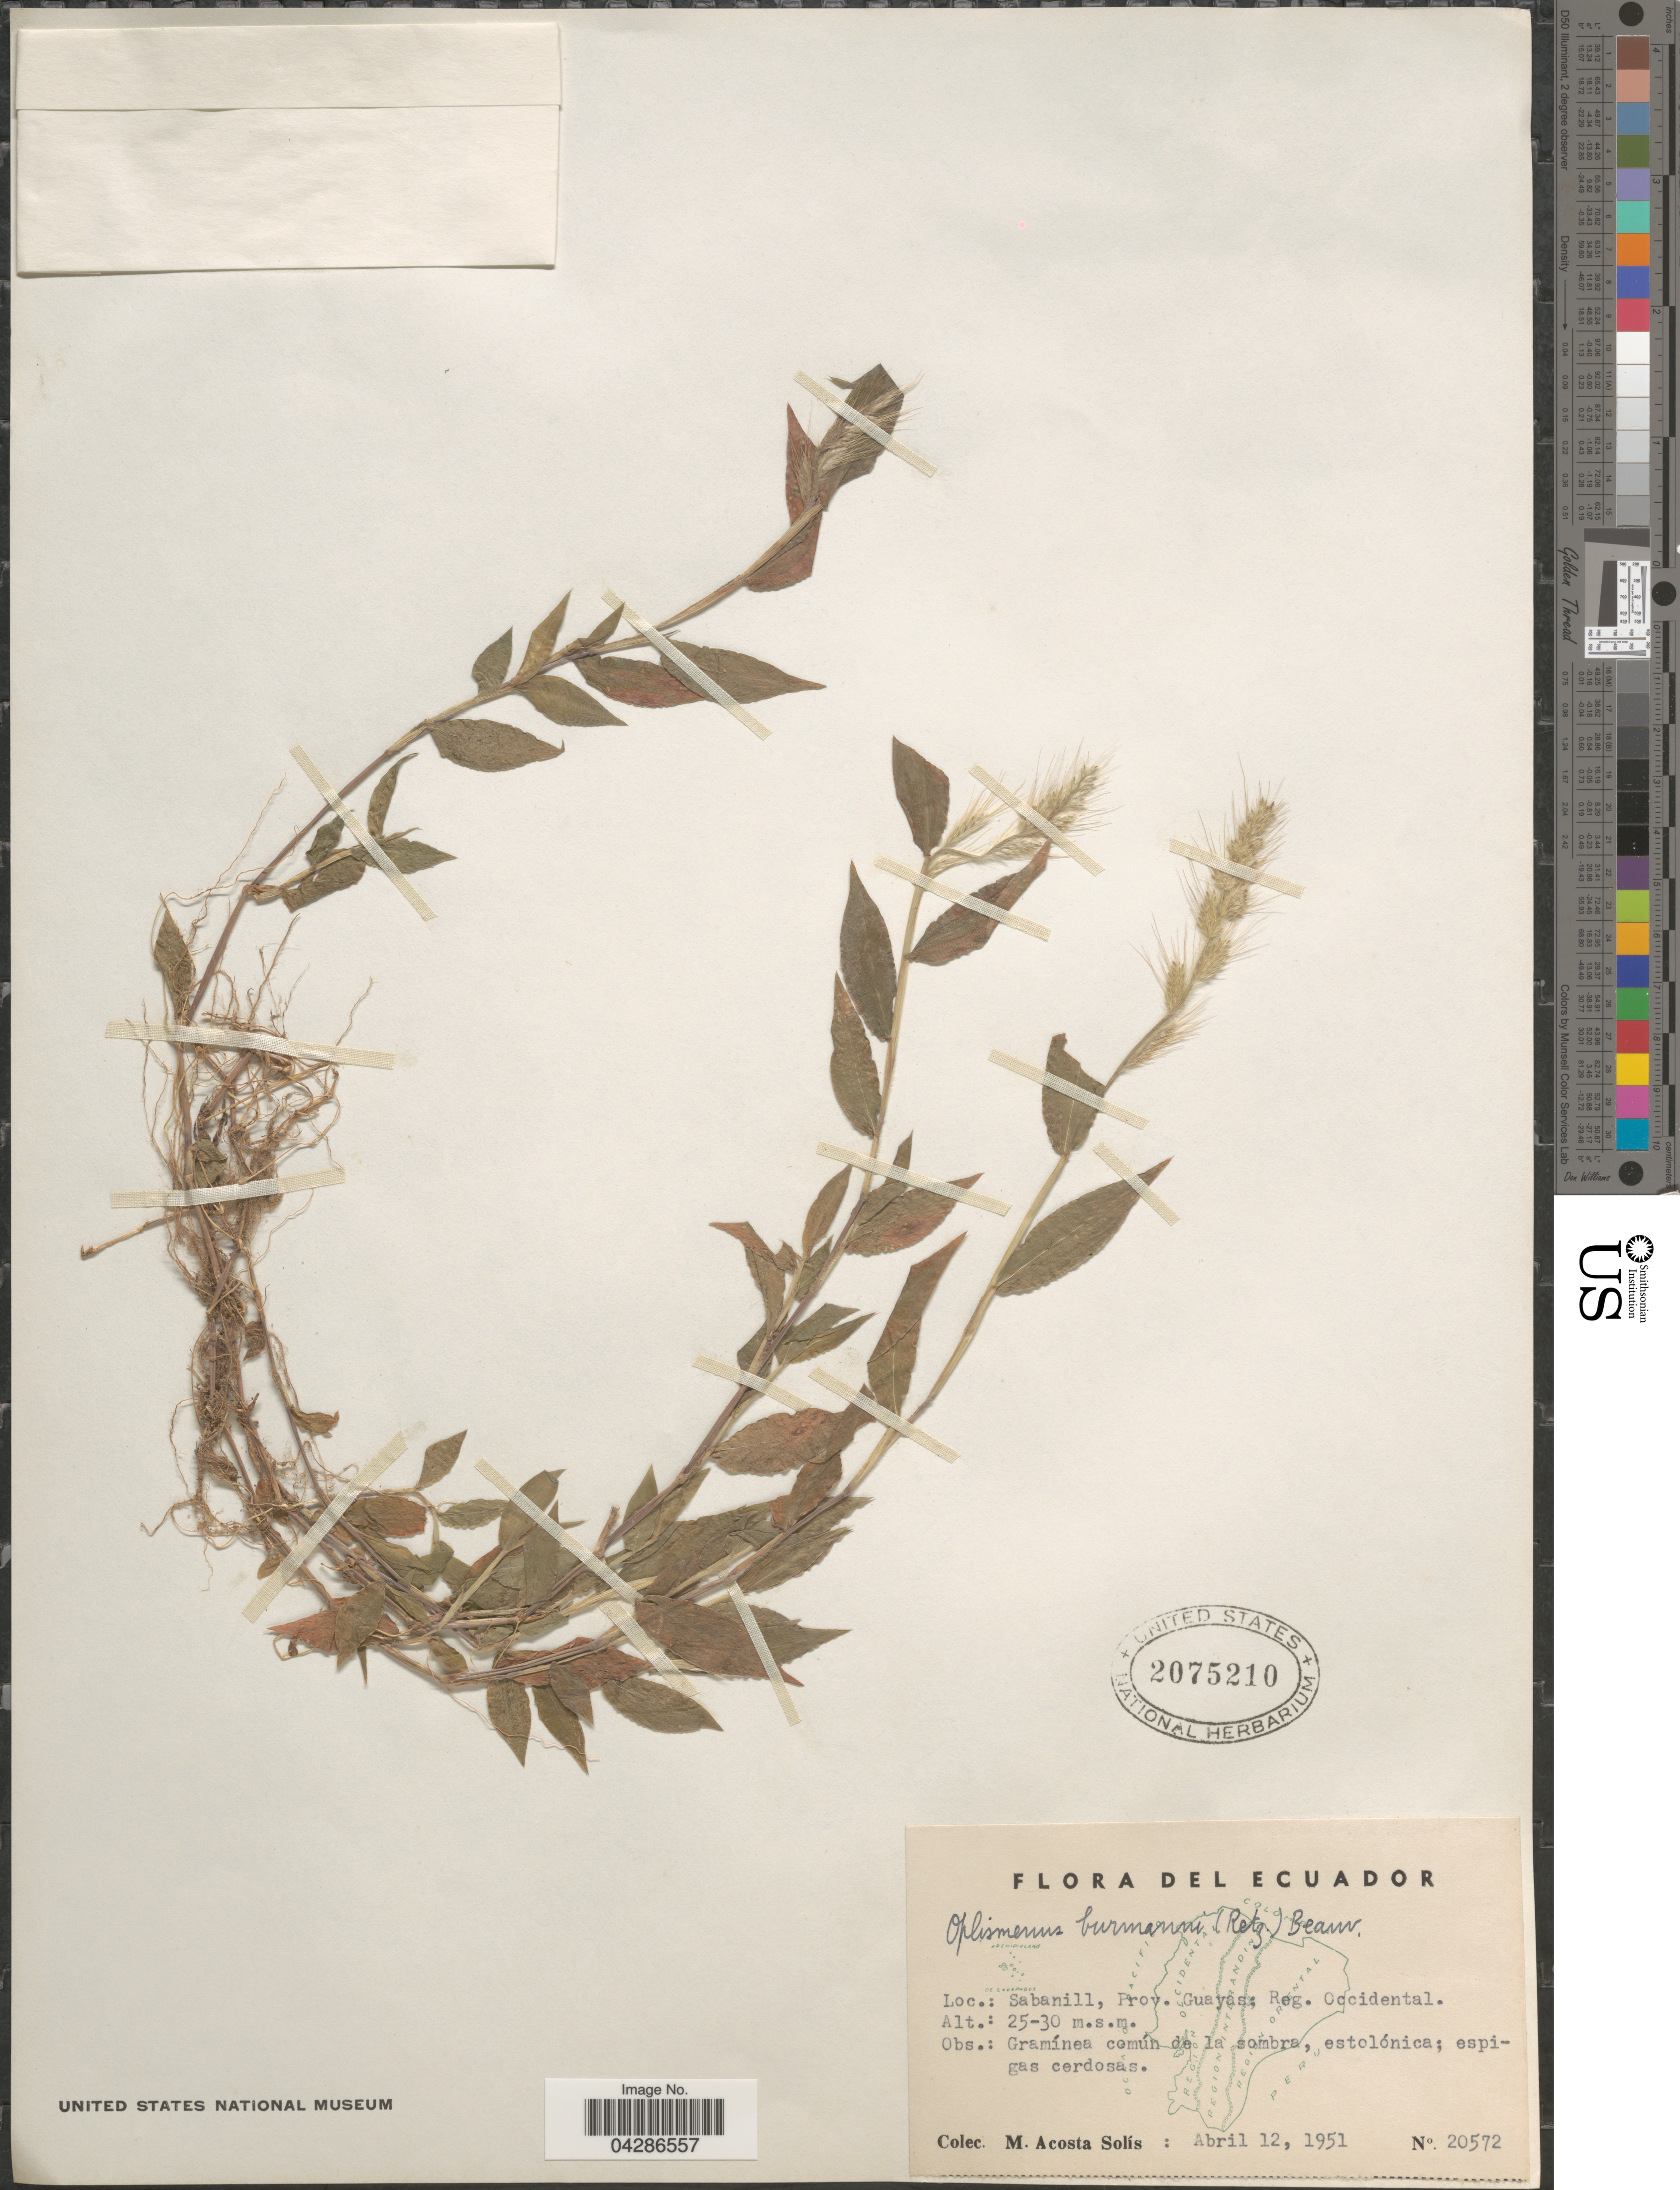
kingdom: Plantae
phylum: Tracheophyta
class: Liliopsida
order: Poales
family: Poaceae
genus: Oplismenus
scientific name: Oplismenus burmannii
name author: (Retz.) P. Beauv.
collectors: M. Acosta Solis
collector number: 20572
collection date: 1951-04-12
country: Ecuador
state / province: Guayas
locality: Sabanill, Reg. Occidental.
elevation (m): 25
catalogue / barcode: US 2075210